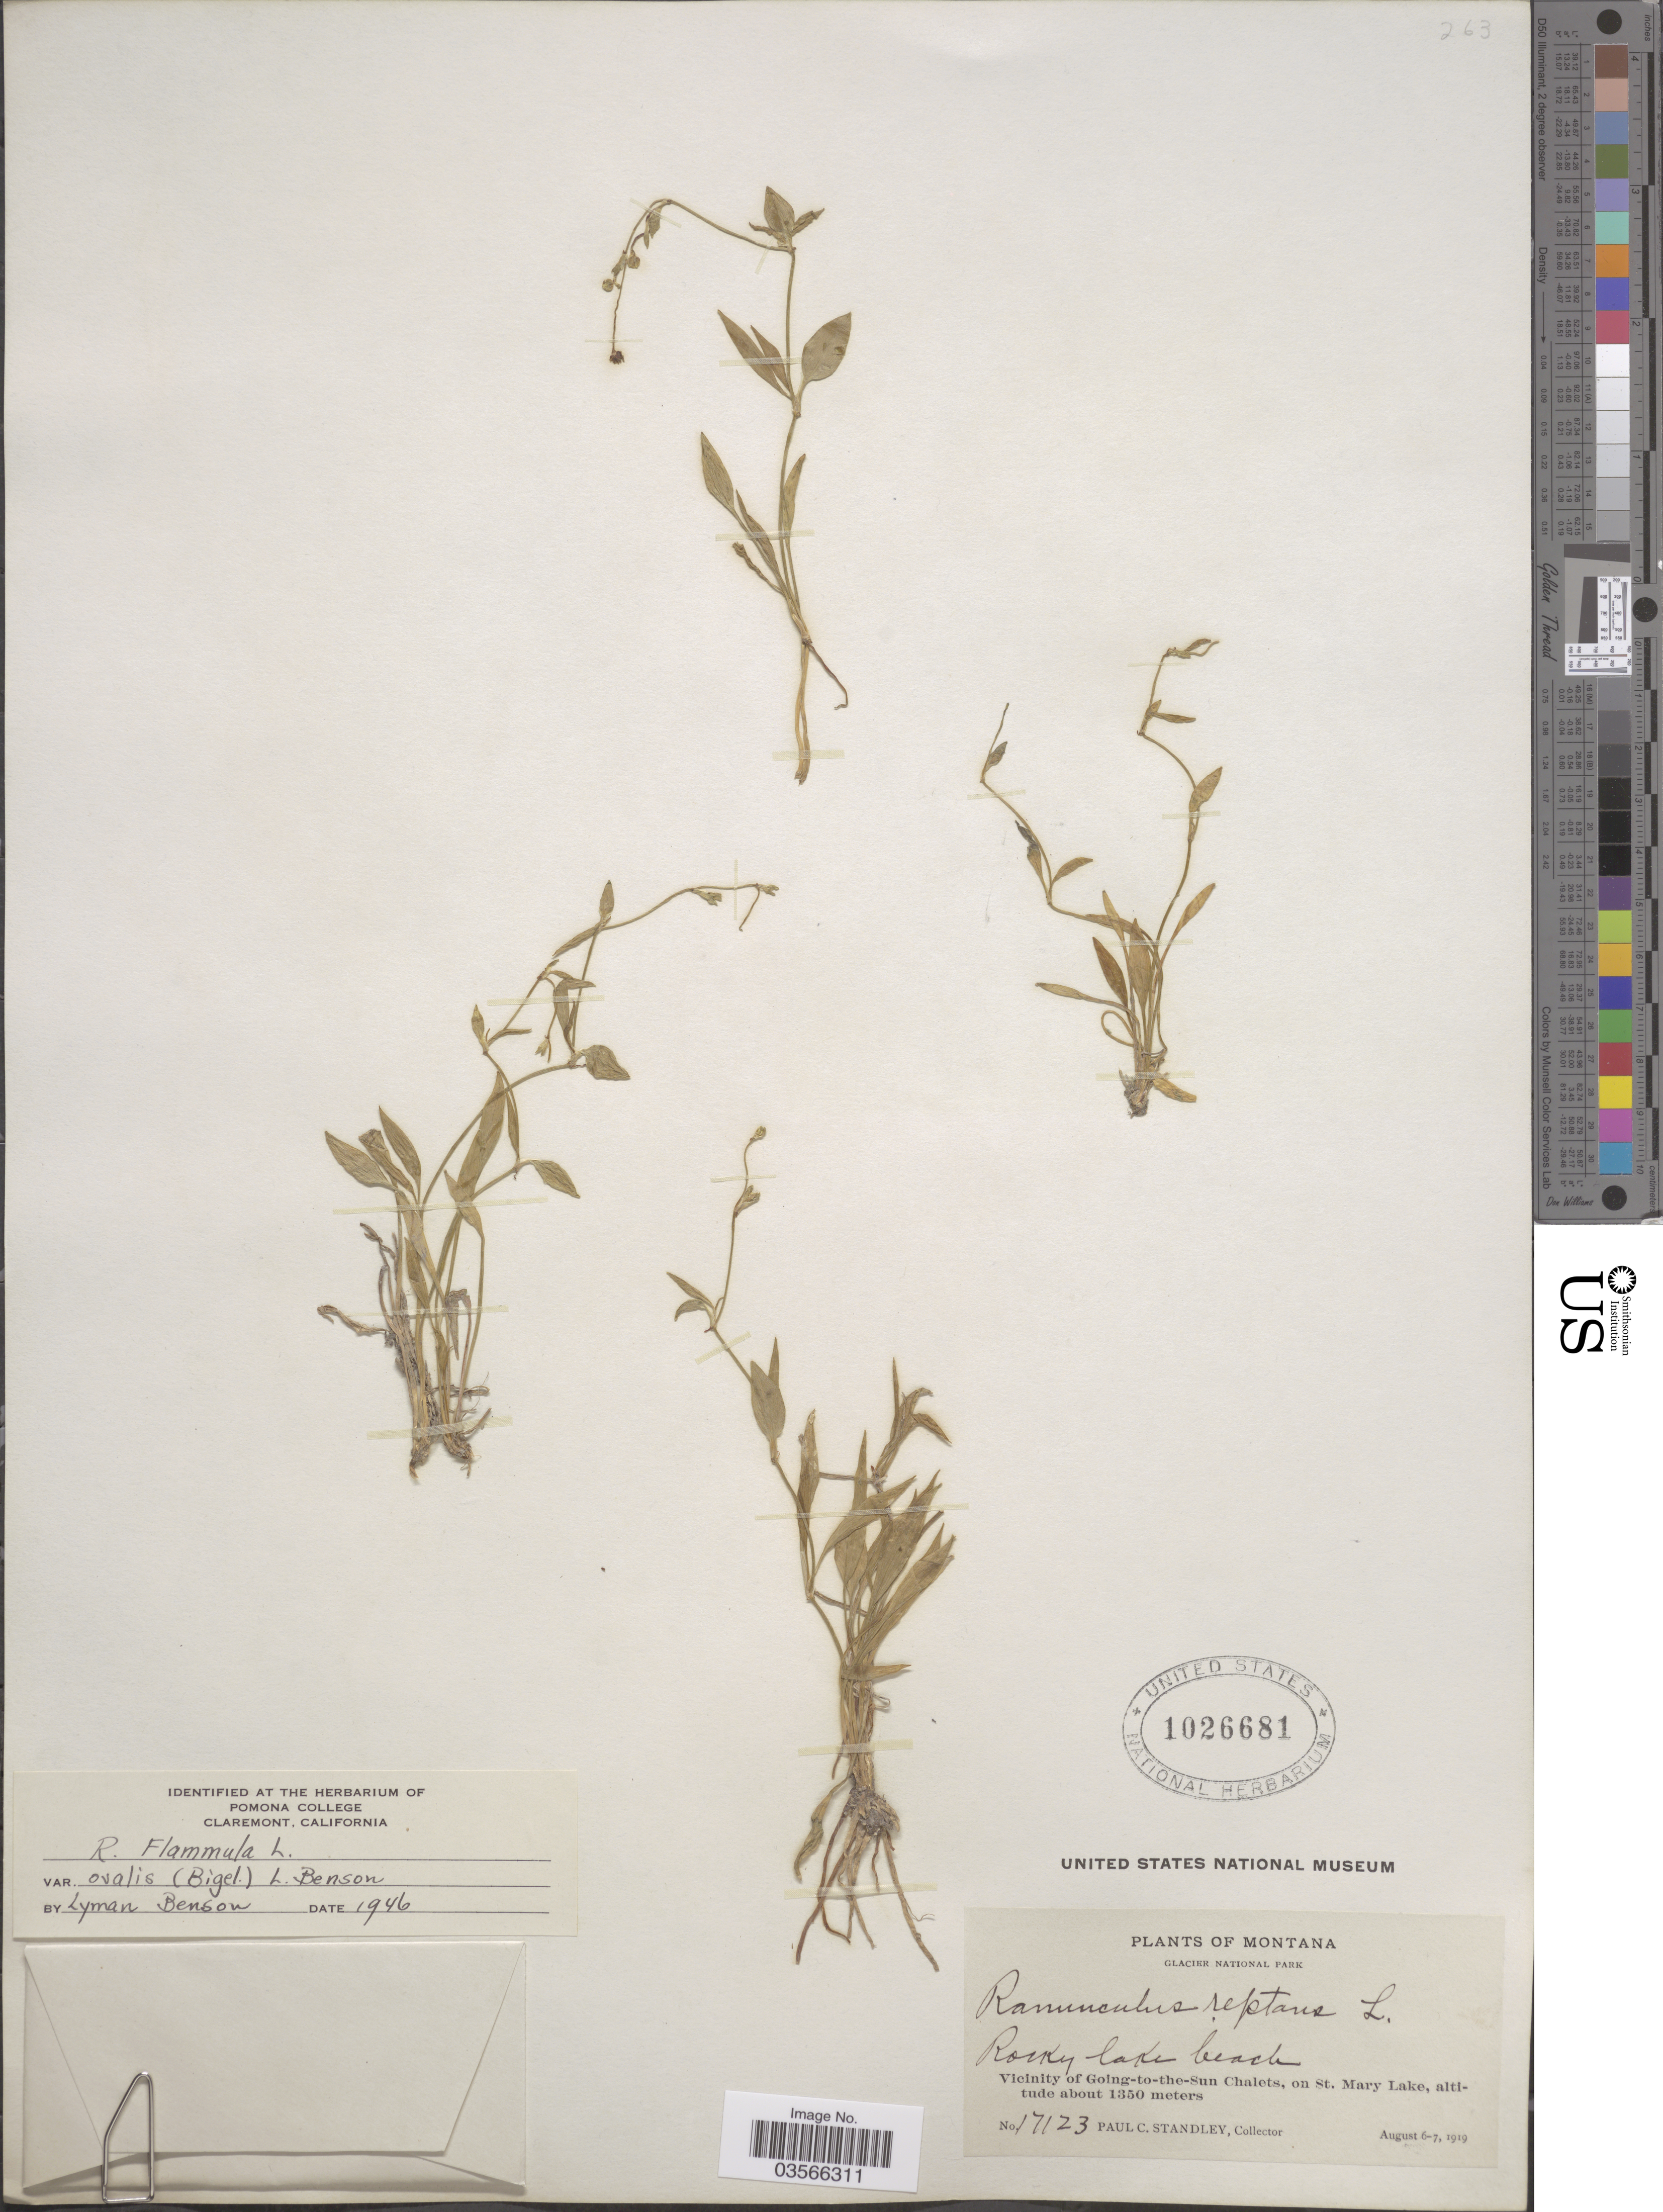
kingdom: Plantae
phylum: Tracheophyta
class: Magnoliopsida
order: Ranunculales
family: Ranunculaceae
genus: Ranunculus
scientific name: Ranunculus flammula var. ovalis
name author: (J.M. Bigelow) L.D. Benson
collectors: P. C. Standley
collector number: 17123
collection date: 1919-08-06/1919-08-07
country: United States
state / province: Montana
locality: Glacier National Park. Vicinity of Going-to-the-Sun Chalets, on St. Mary Lake.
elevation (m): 1350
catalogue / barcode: US 1026681